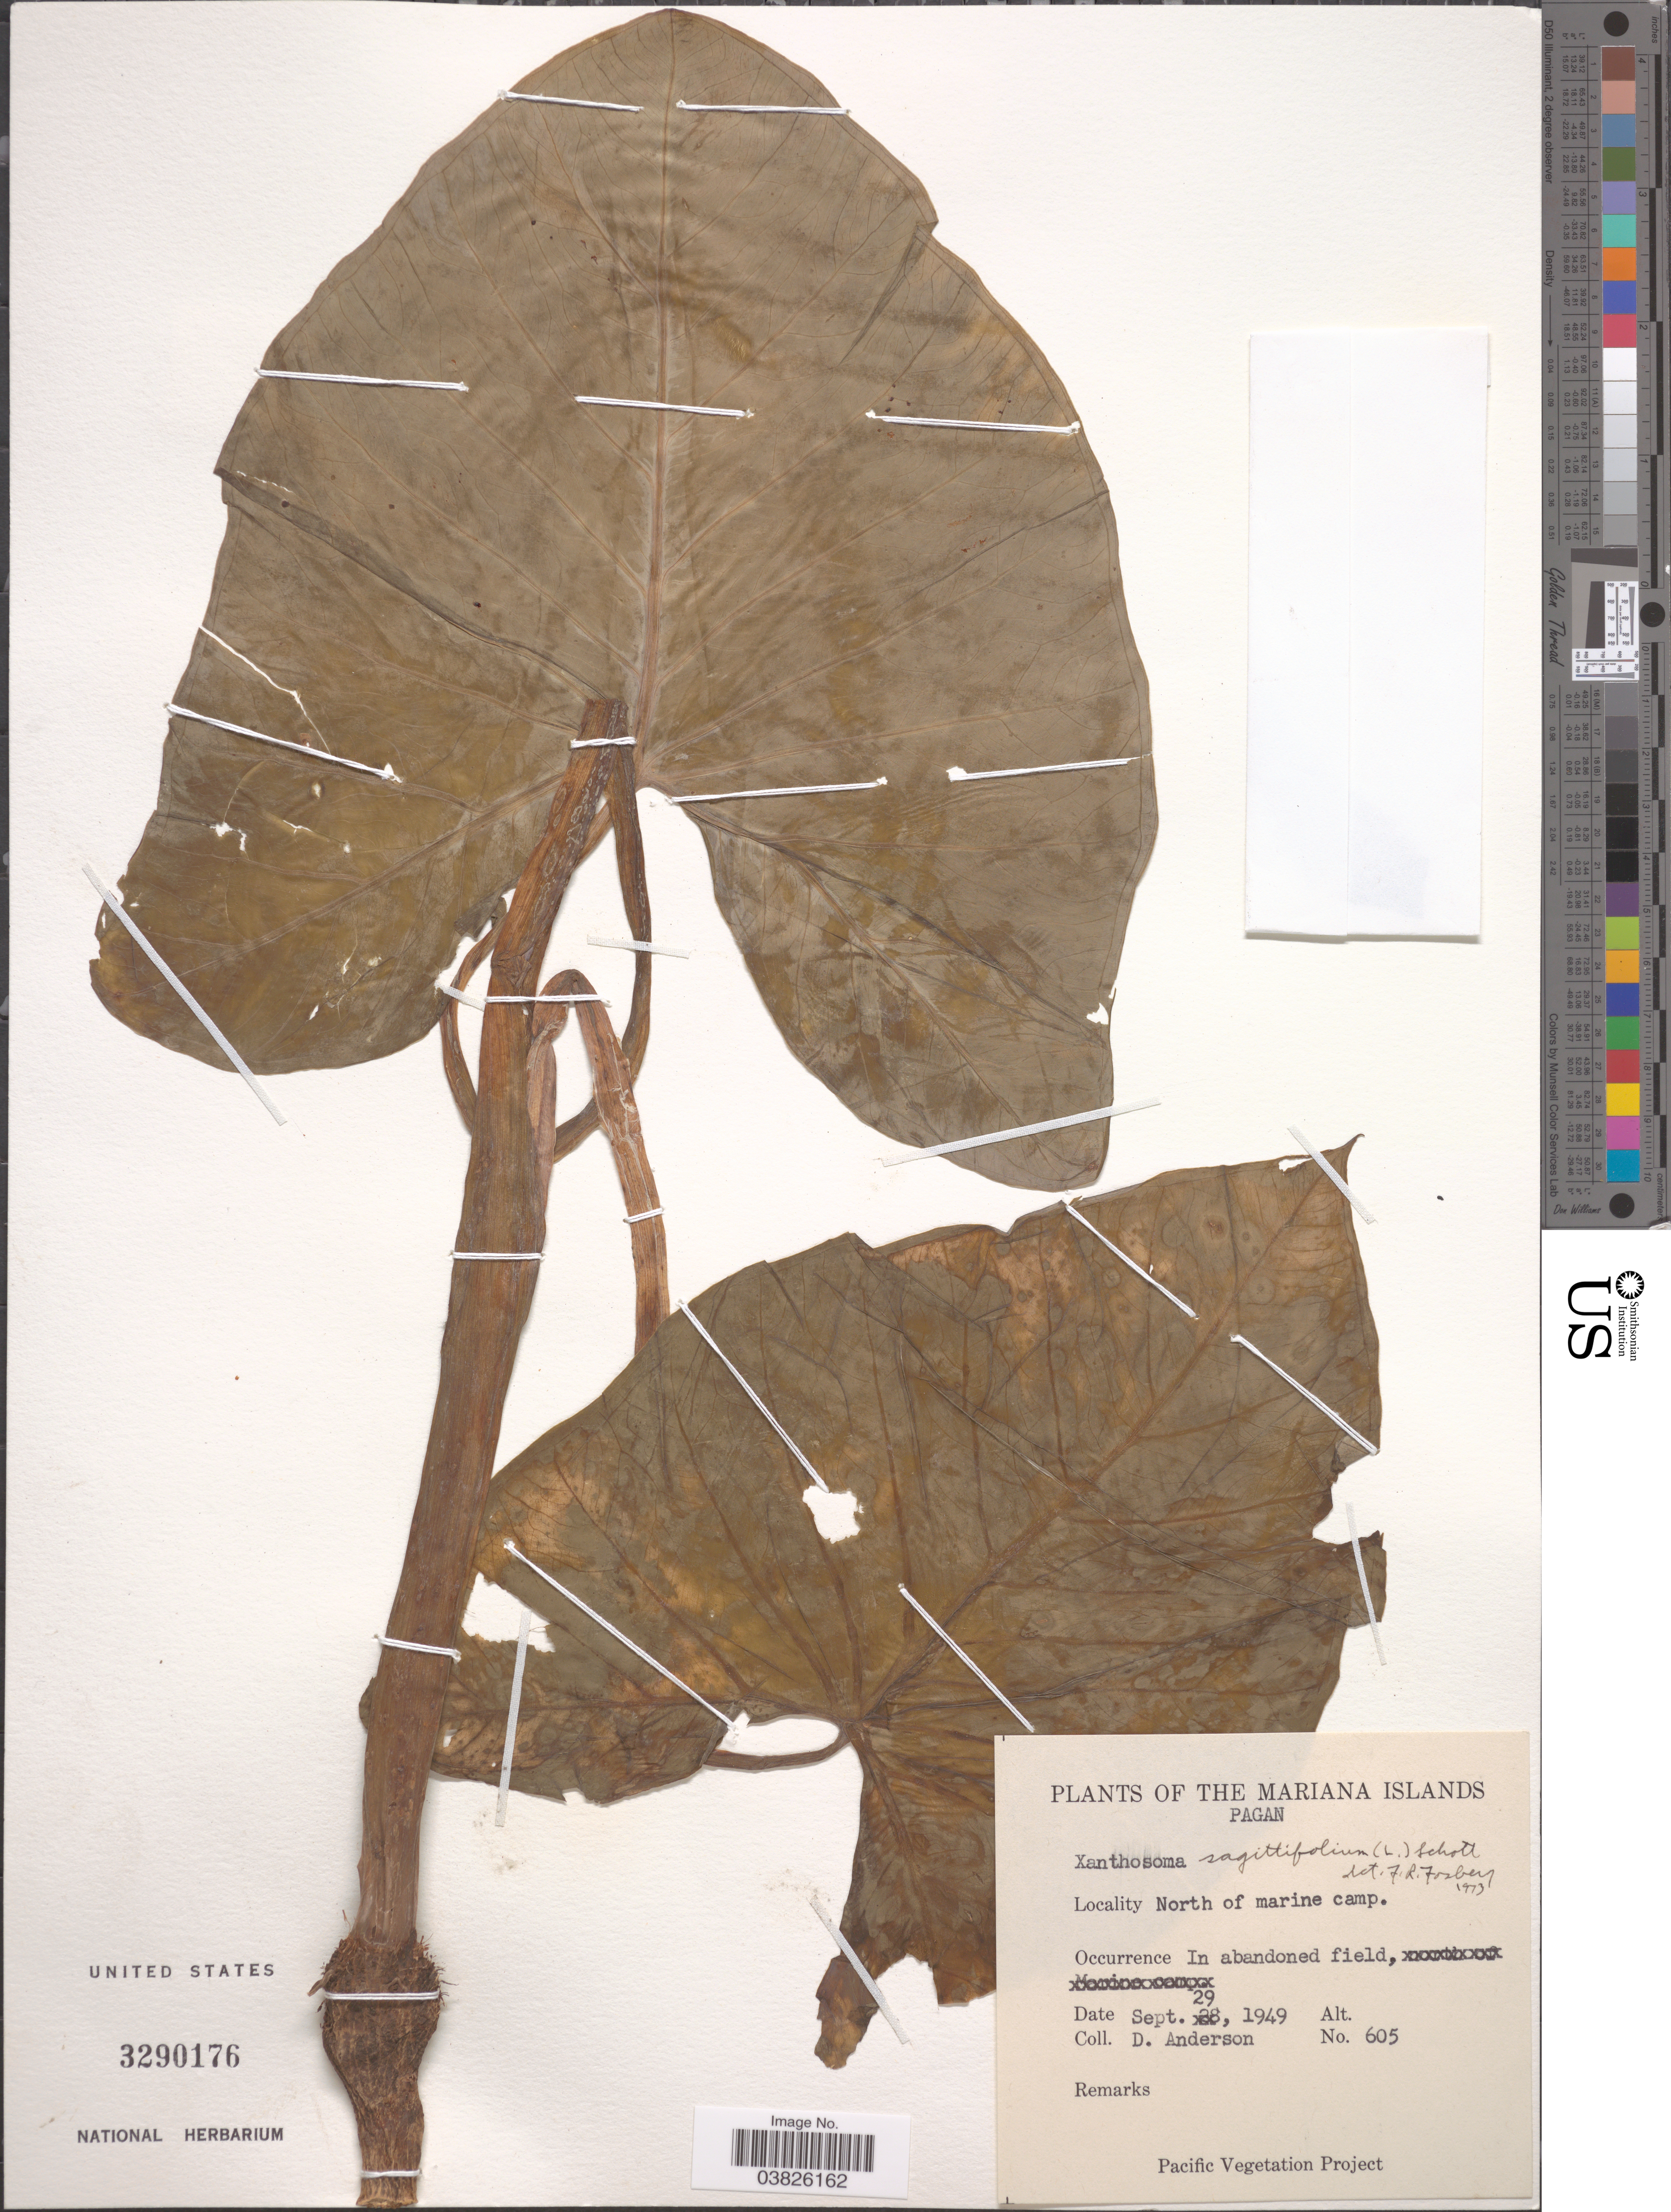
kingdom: Plantae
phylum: Tracheophyta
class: Liliopsida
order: Alismatales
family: Araceae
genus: Xanthosoma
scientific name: Xanthosoma sagittifolium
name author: (L.) Schott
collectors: D. Anderson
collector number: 605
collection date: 1949-09-29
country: Northern Mariana Islands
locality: The Mariana Islands. Pagan. North of marine camp.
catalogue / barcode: US 3290176